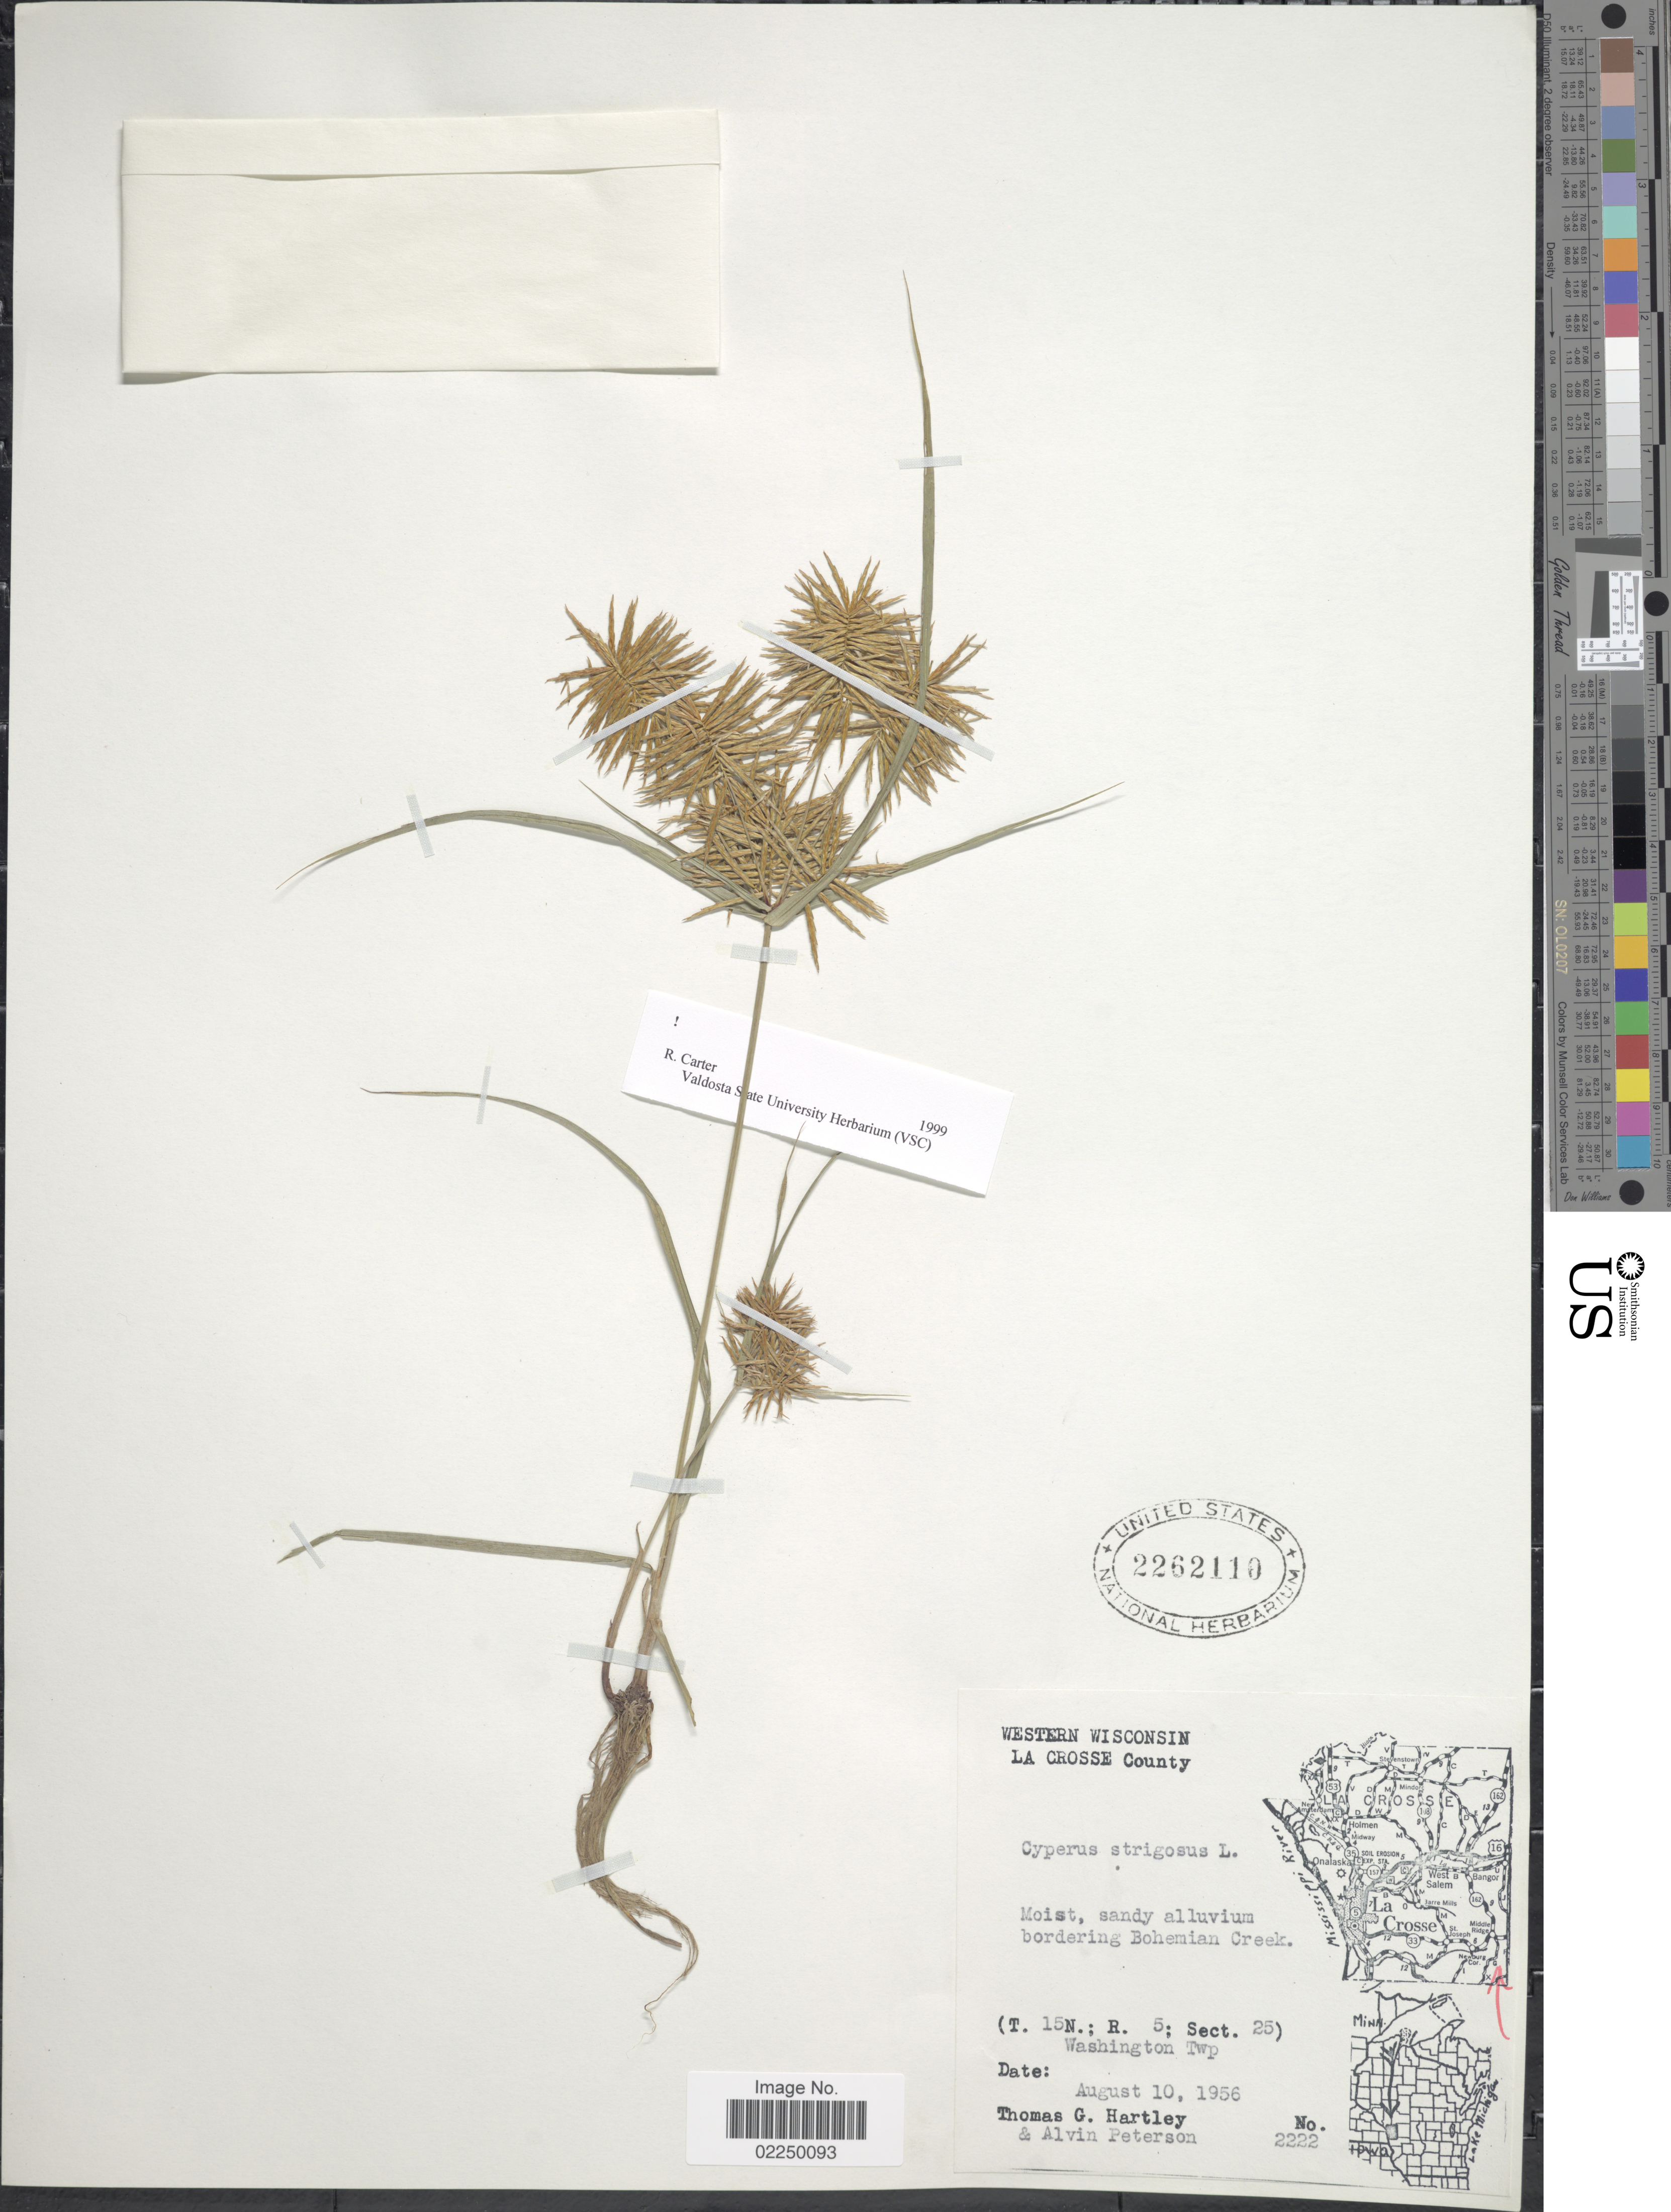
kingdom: Plantae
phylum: Tracheophyta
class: Liliopsida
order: Poales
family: Cyperaceae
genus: Cyperus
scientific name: Cyperus strigosus L.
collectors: T. Hartley & A. M. Peterson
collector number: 2222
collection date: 1956-08-10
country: United States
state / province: Wisconsin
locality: La Crosse County, moist, sandy alluvium bordering Bohemian Creek, (T.15N.; R. 5; Sect. 25), Washington Twp.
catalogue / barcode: US 2262110